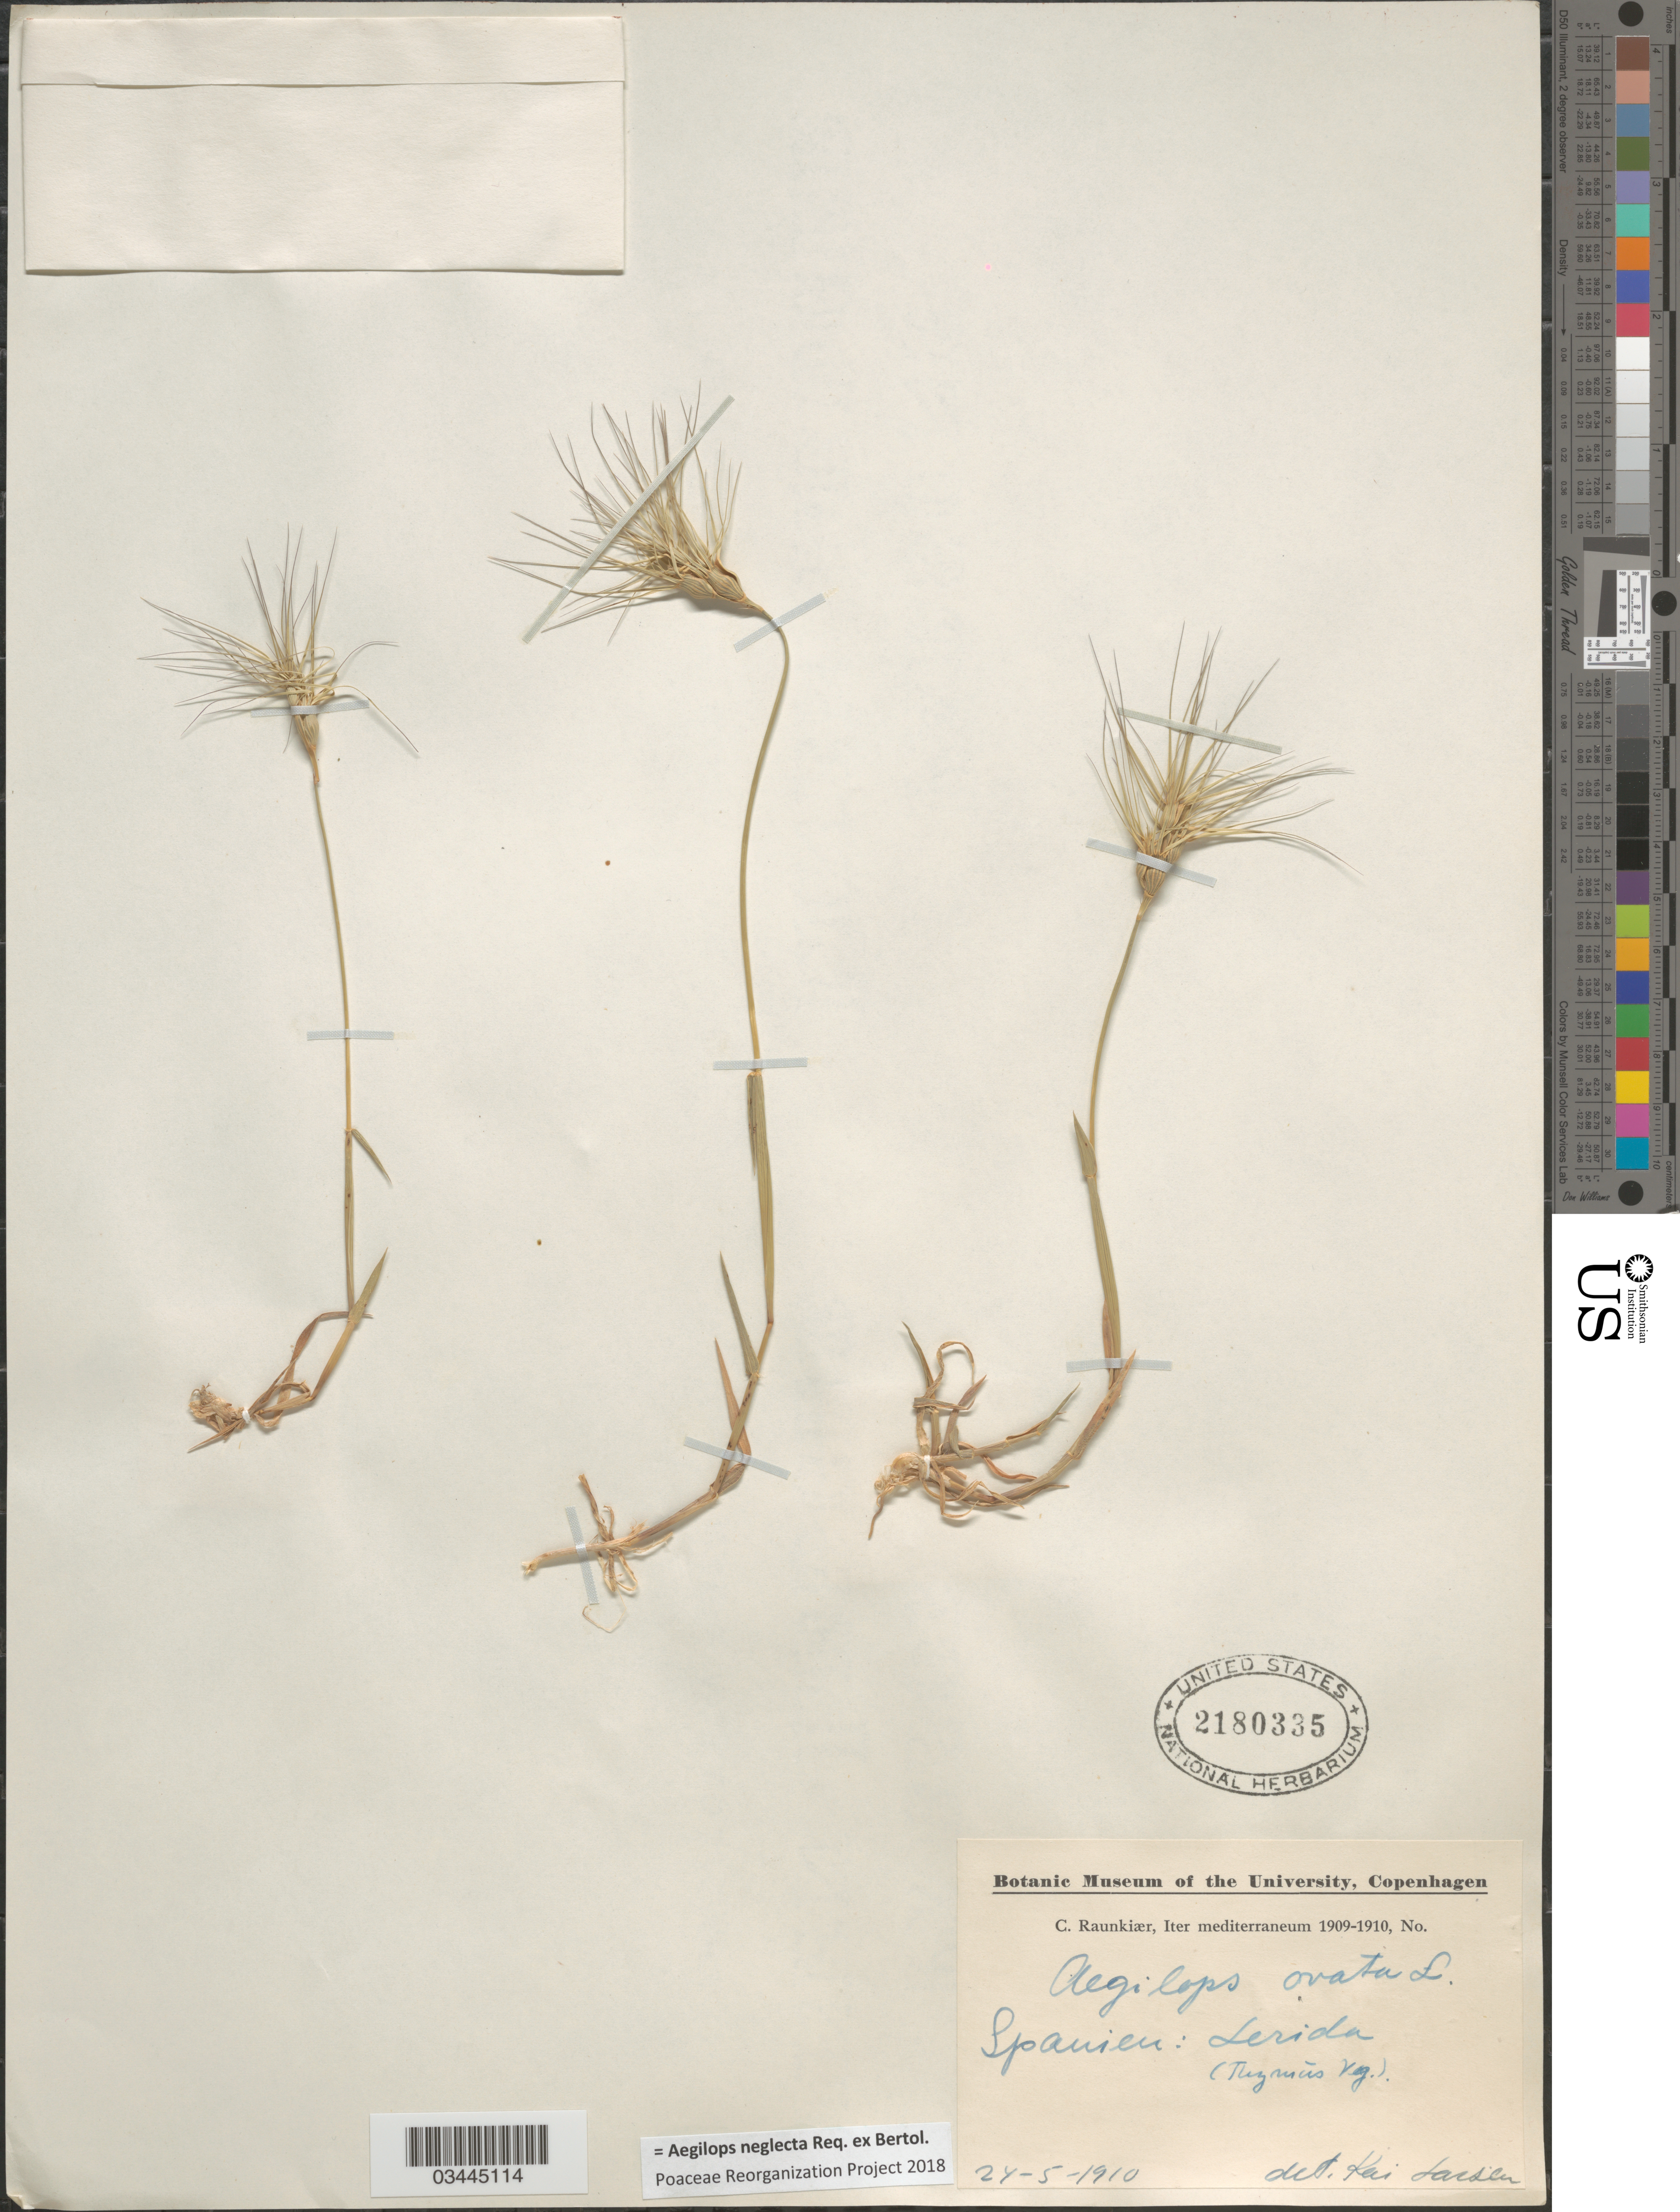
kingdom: Plantae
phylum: Tracheophyta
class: Liliopsida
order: Poales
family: Poaceae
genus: Aegilops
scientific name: Aegilops neglecta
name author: Req. ex Bertol.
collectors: C. C. Raunkiaer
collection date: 1910-05-27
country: Spain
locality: Iter mediterraneum 1909-1910. Spanien: Lerida.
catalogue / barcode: US 2180335